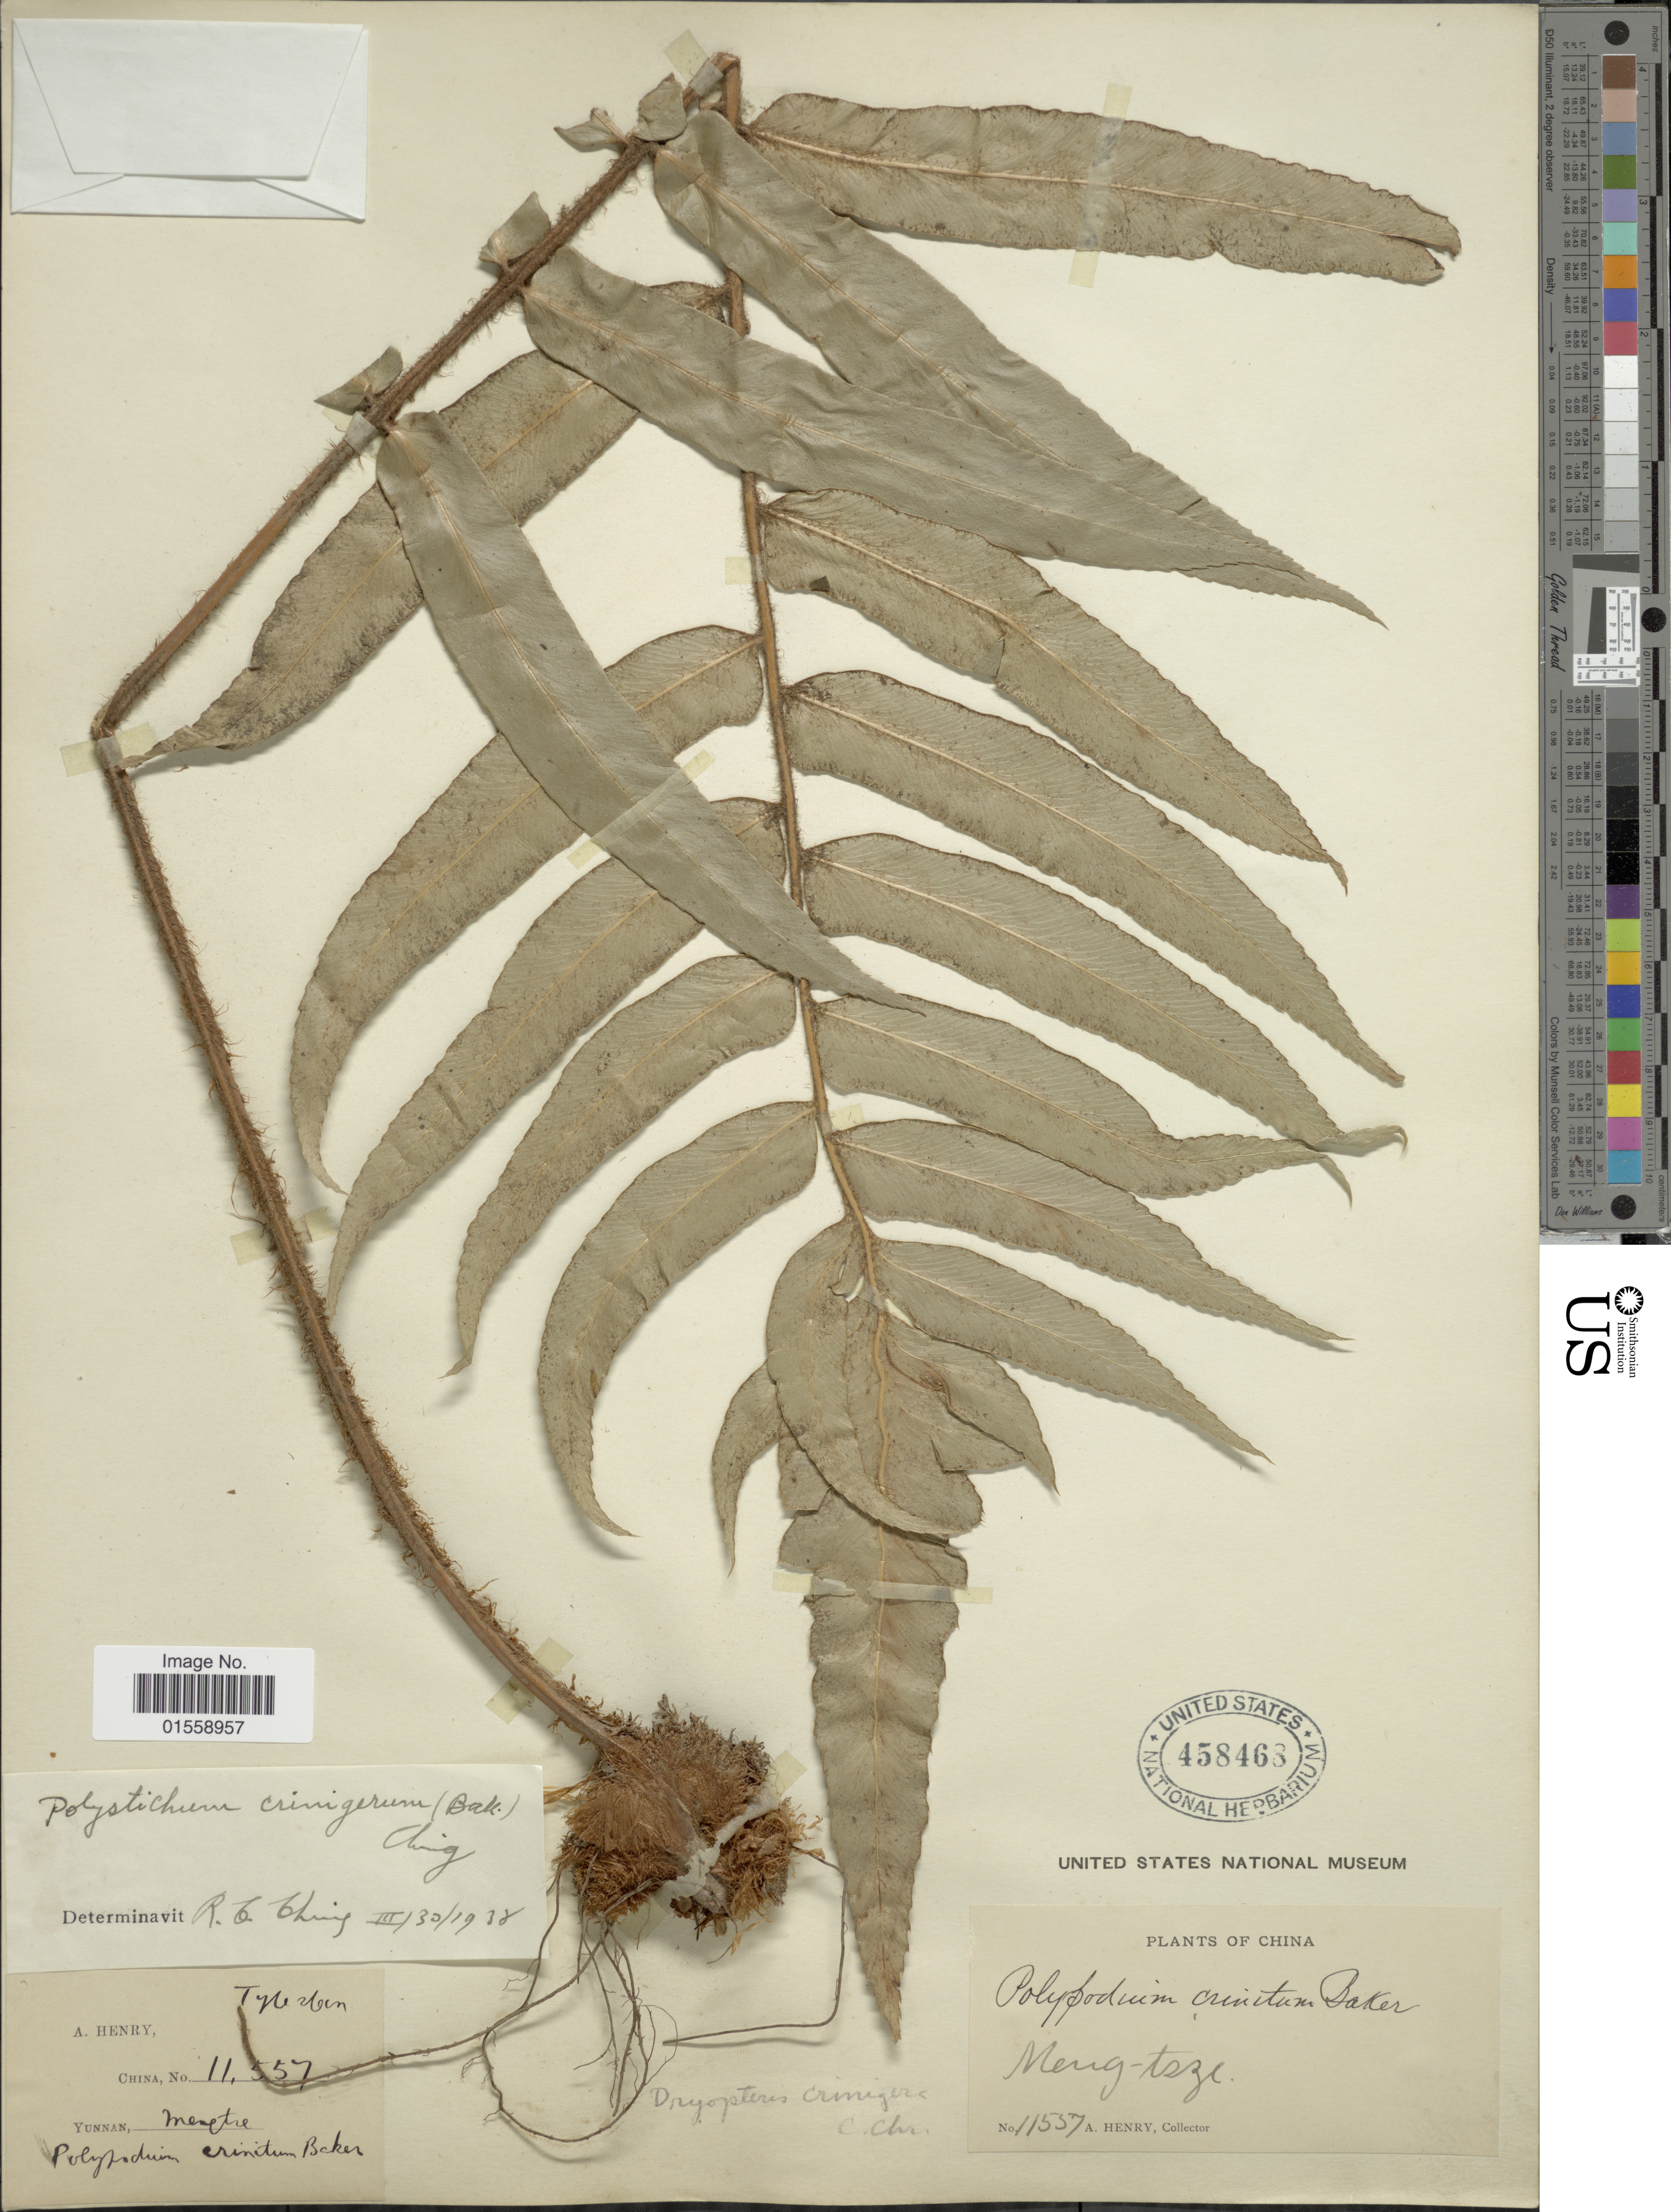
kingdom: Plantae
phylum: Tracheophyta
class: Polypodiopsida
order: Polypodiales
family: Dryopteridaceae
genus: Polystichum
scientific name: Polystichum crinigerum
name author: (C. Chr.) Ching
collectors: A. Henry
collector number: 11537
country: China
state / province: Yunnan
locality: Meng-tze.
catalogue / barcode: US 458468